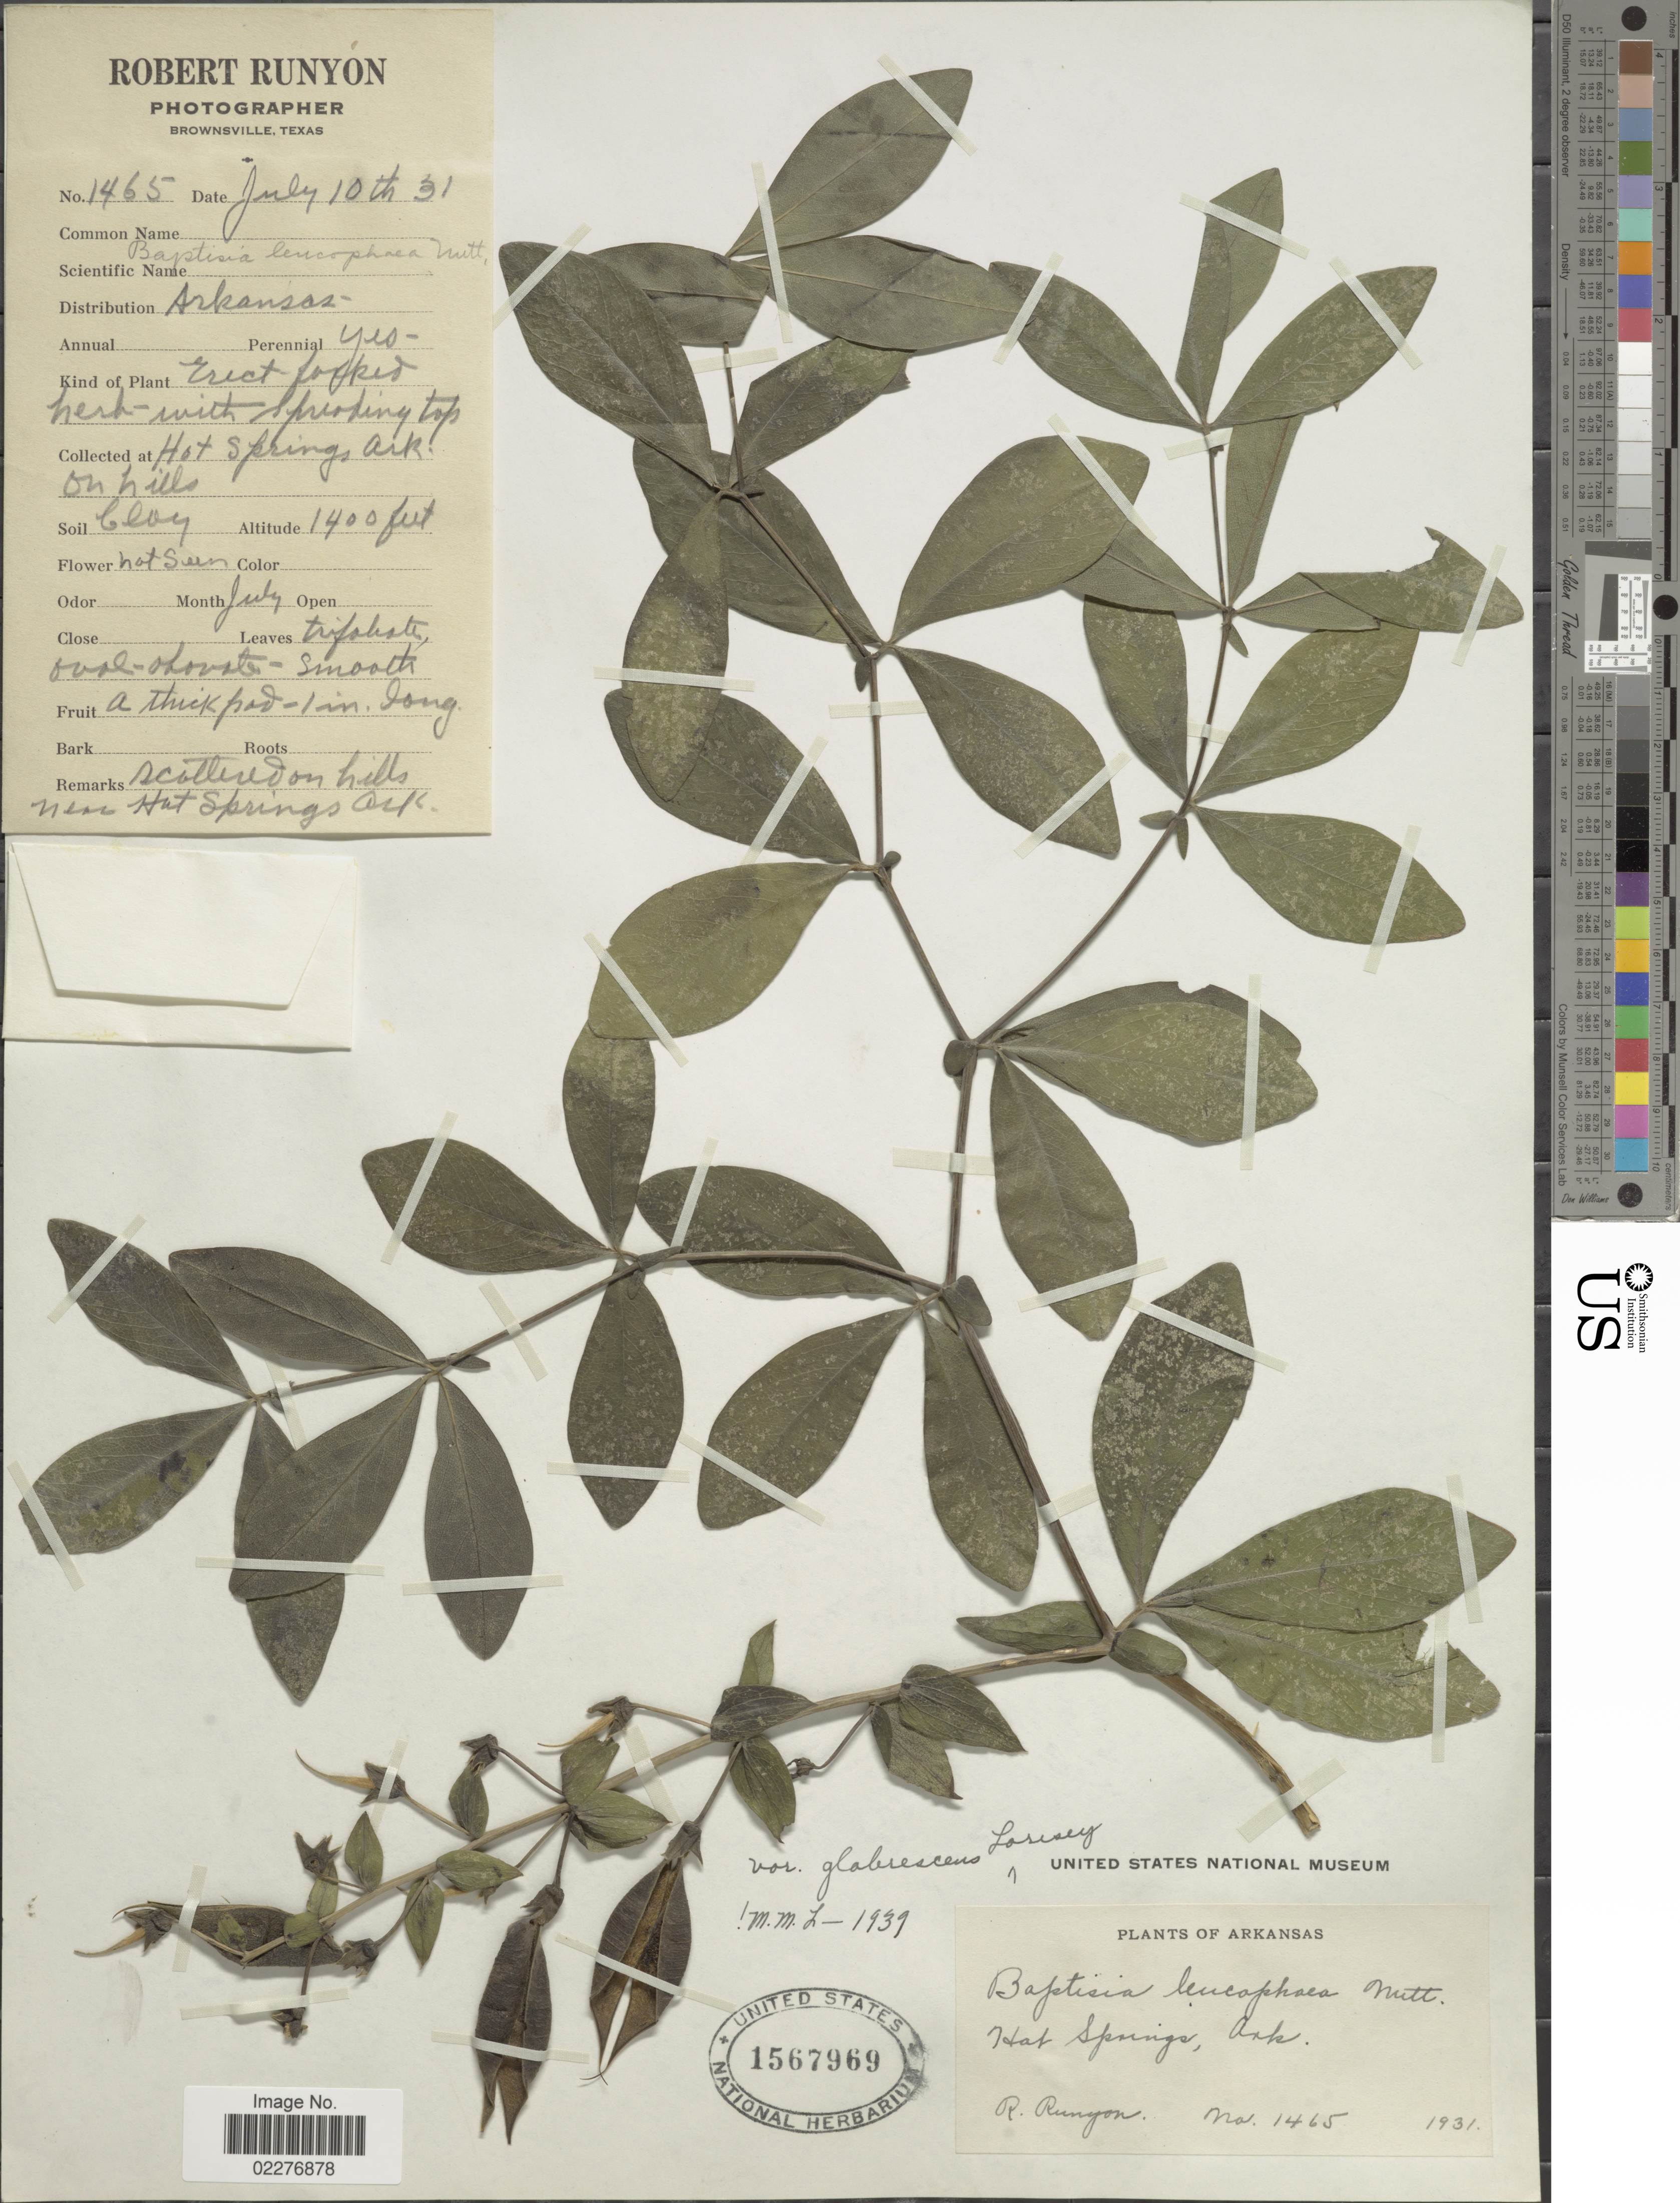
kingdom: Plantae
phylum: Tracheophyta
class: Magnoliopsida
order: Fabales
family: Fabaceae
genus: Baptisia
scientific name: Baptisia leucophaea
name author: Nutt.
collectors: R. Runyon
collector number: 1465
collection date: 1931-07-10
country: United States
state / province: Arkansas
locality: Hot Springs, On hills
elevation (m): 427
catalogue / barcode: US 1567969